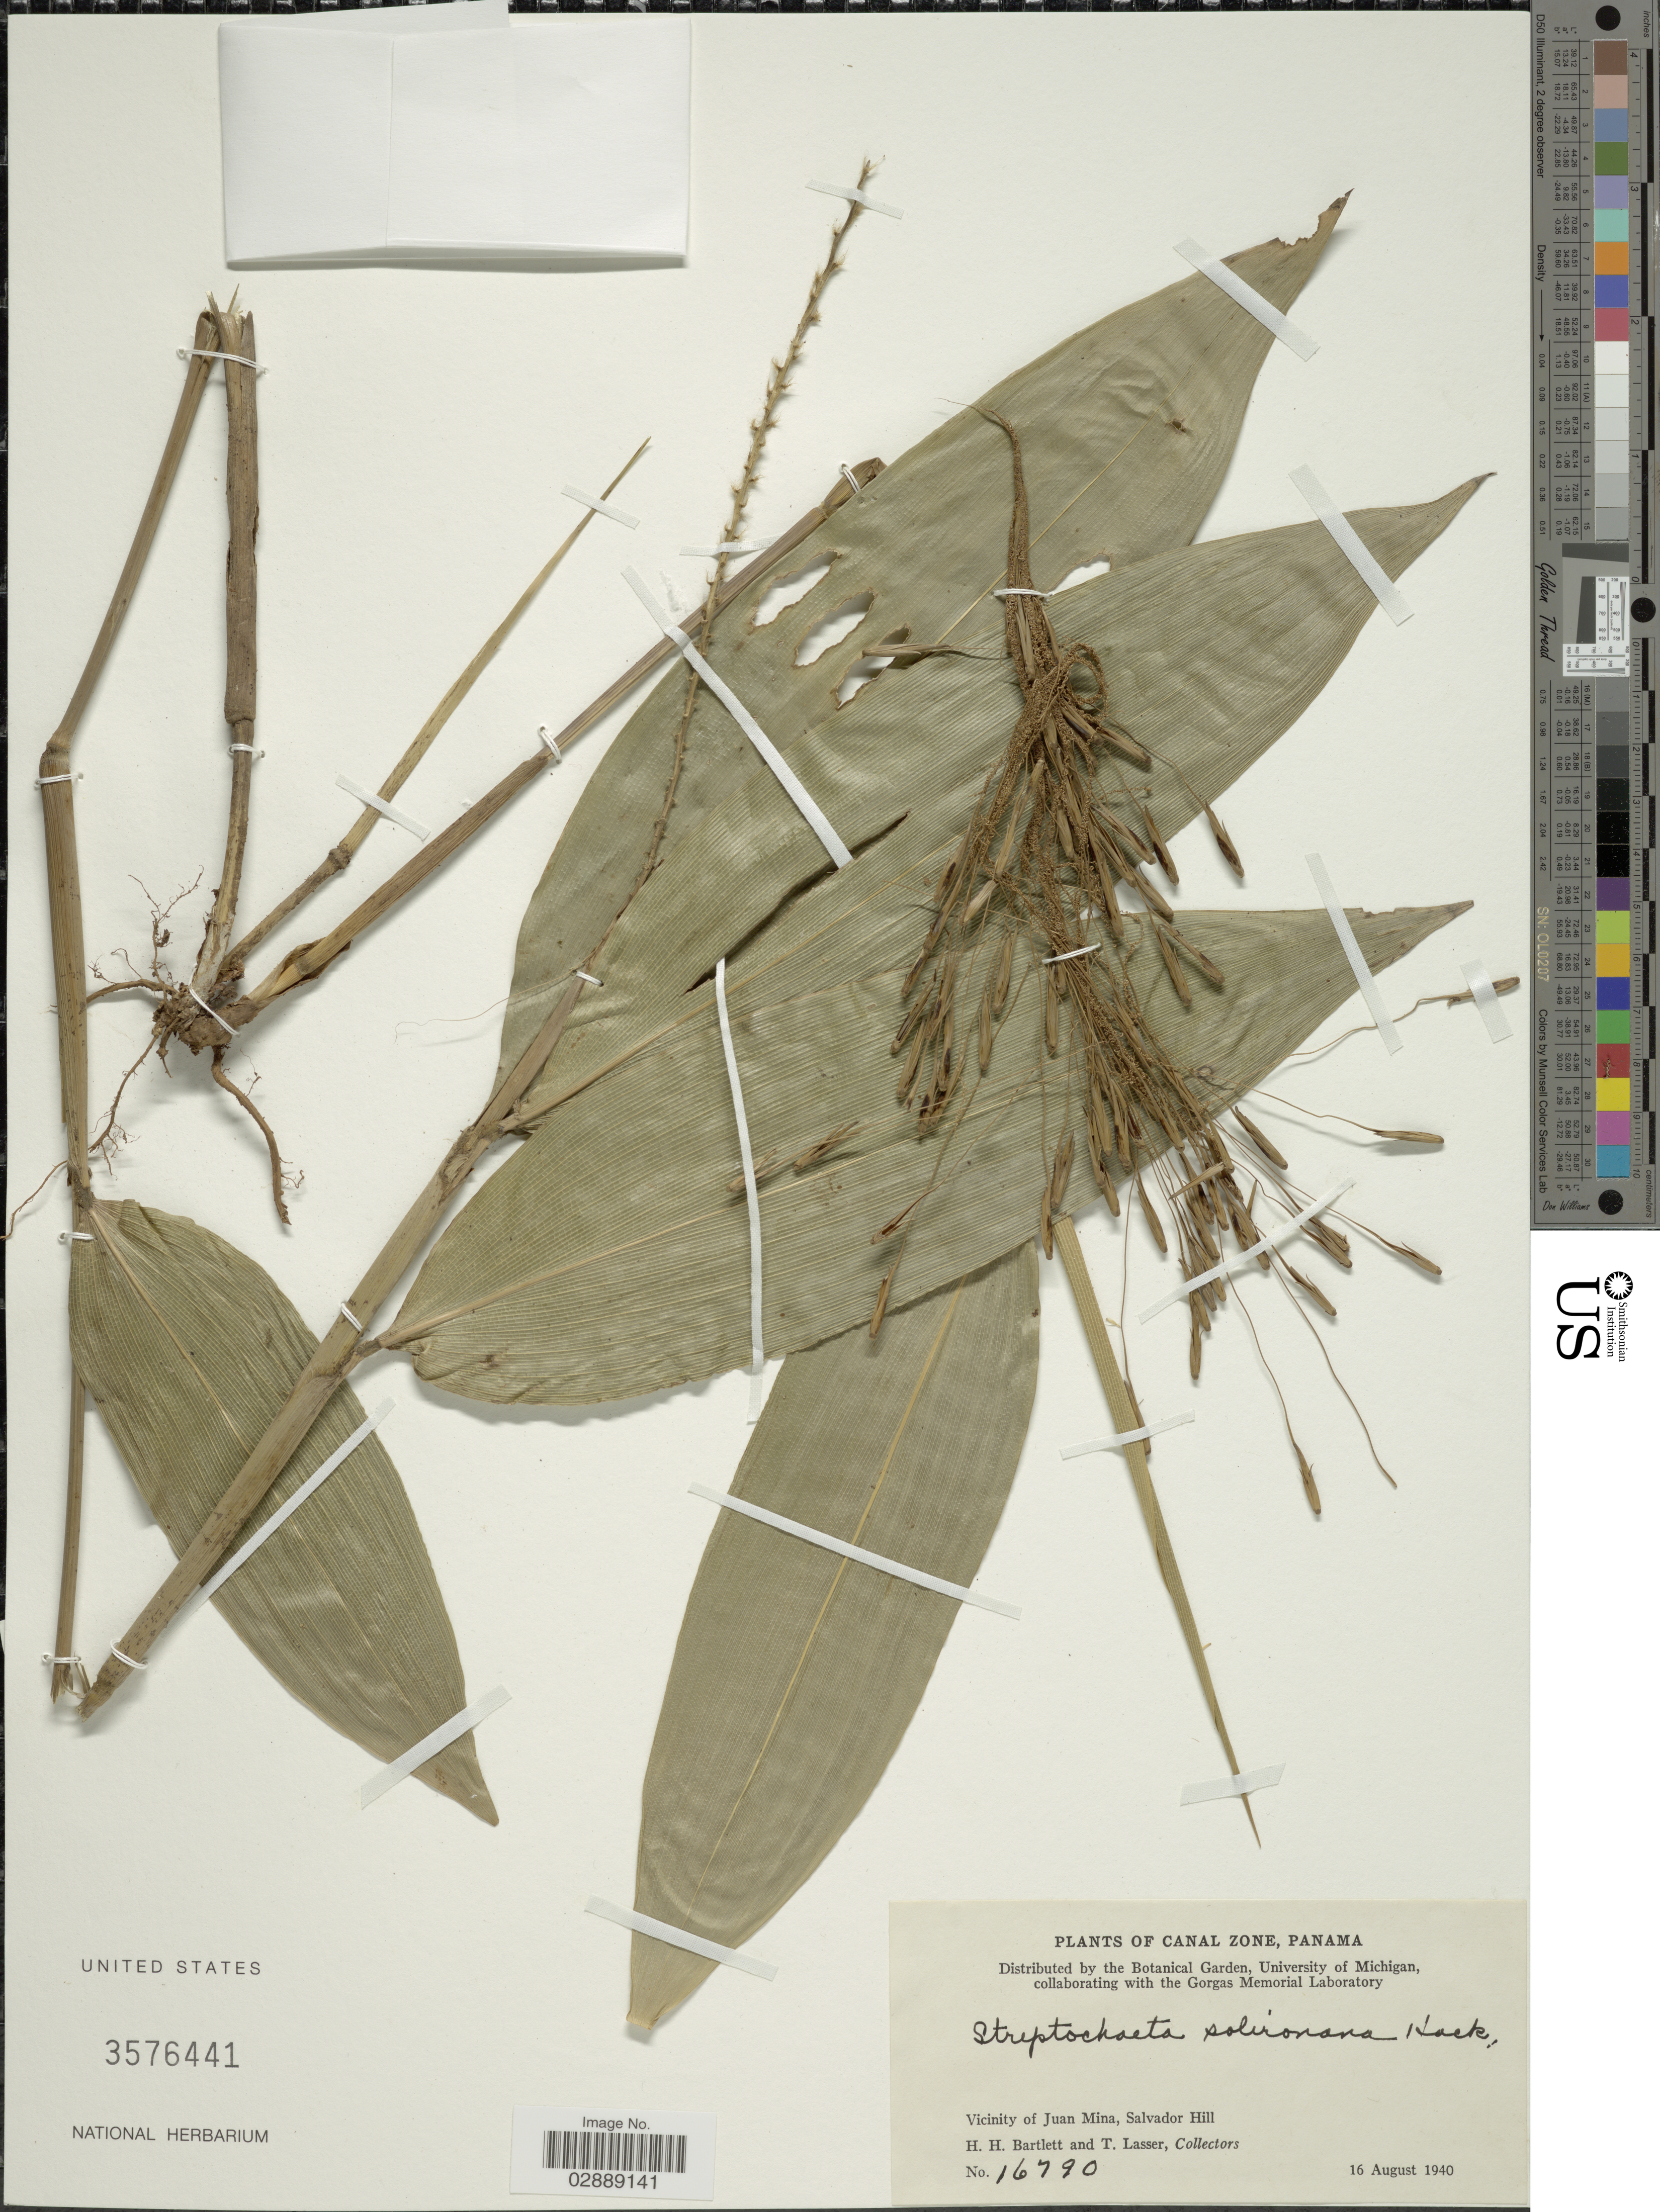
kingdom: Plantae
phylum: Tracheophyta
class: Liliopsida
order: Poales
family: Poaceae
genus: Streptochaeta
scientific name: Streptochaeta sodiroana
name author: Hack.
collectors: H. H. Bartlett & T. Lasser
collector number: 16790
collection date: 1940-08-16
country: Panama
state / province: Colón / Panamá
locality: Vicinity of Juan Mina, Salvador Hill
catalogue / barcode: US 3576441